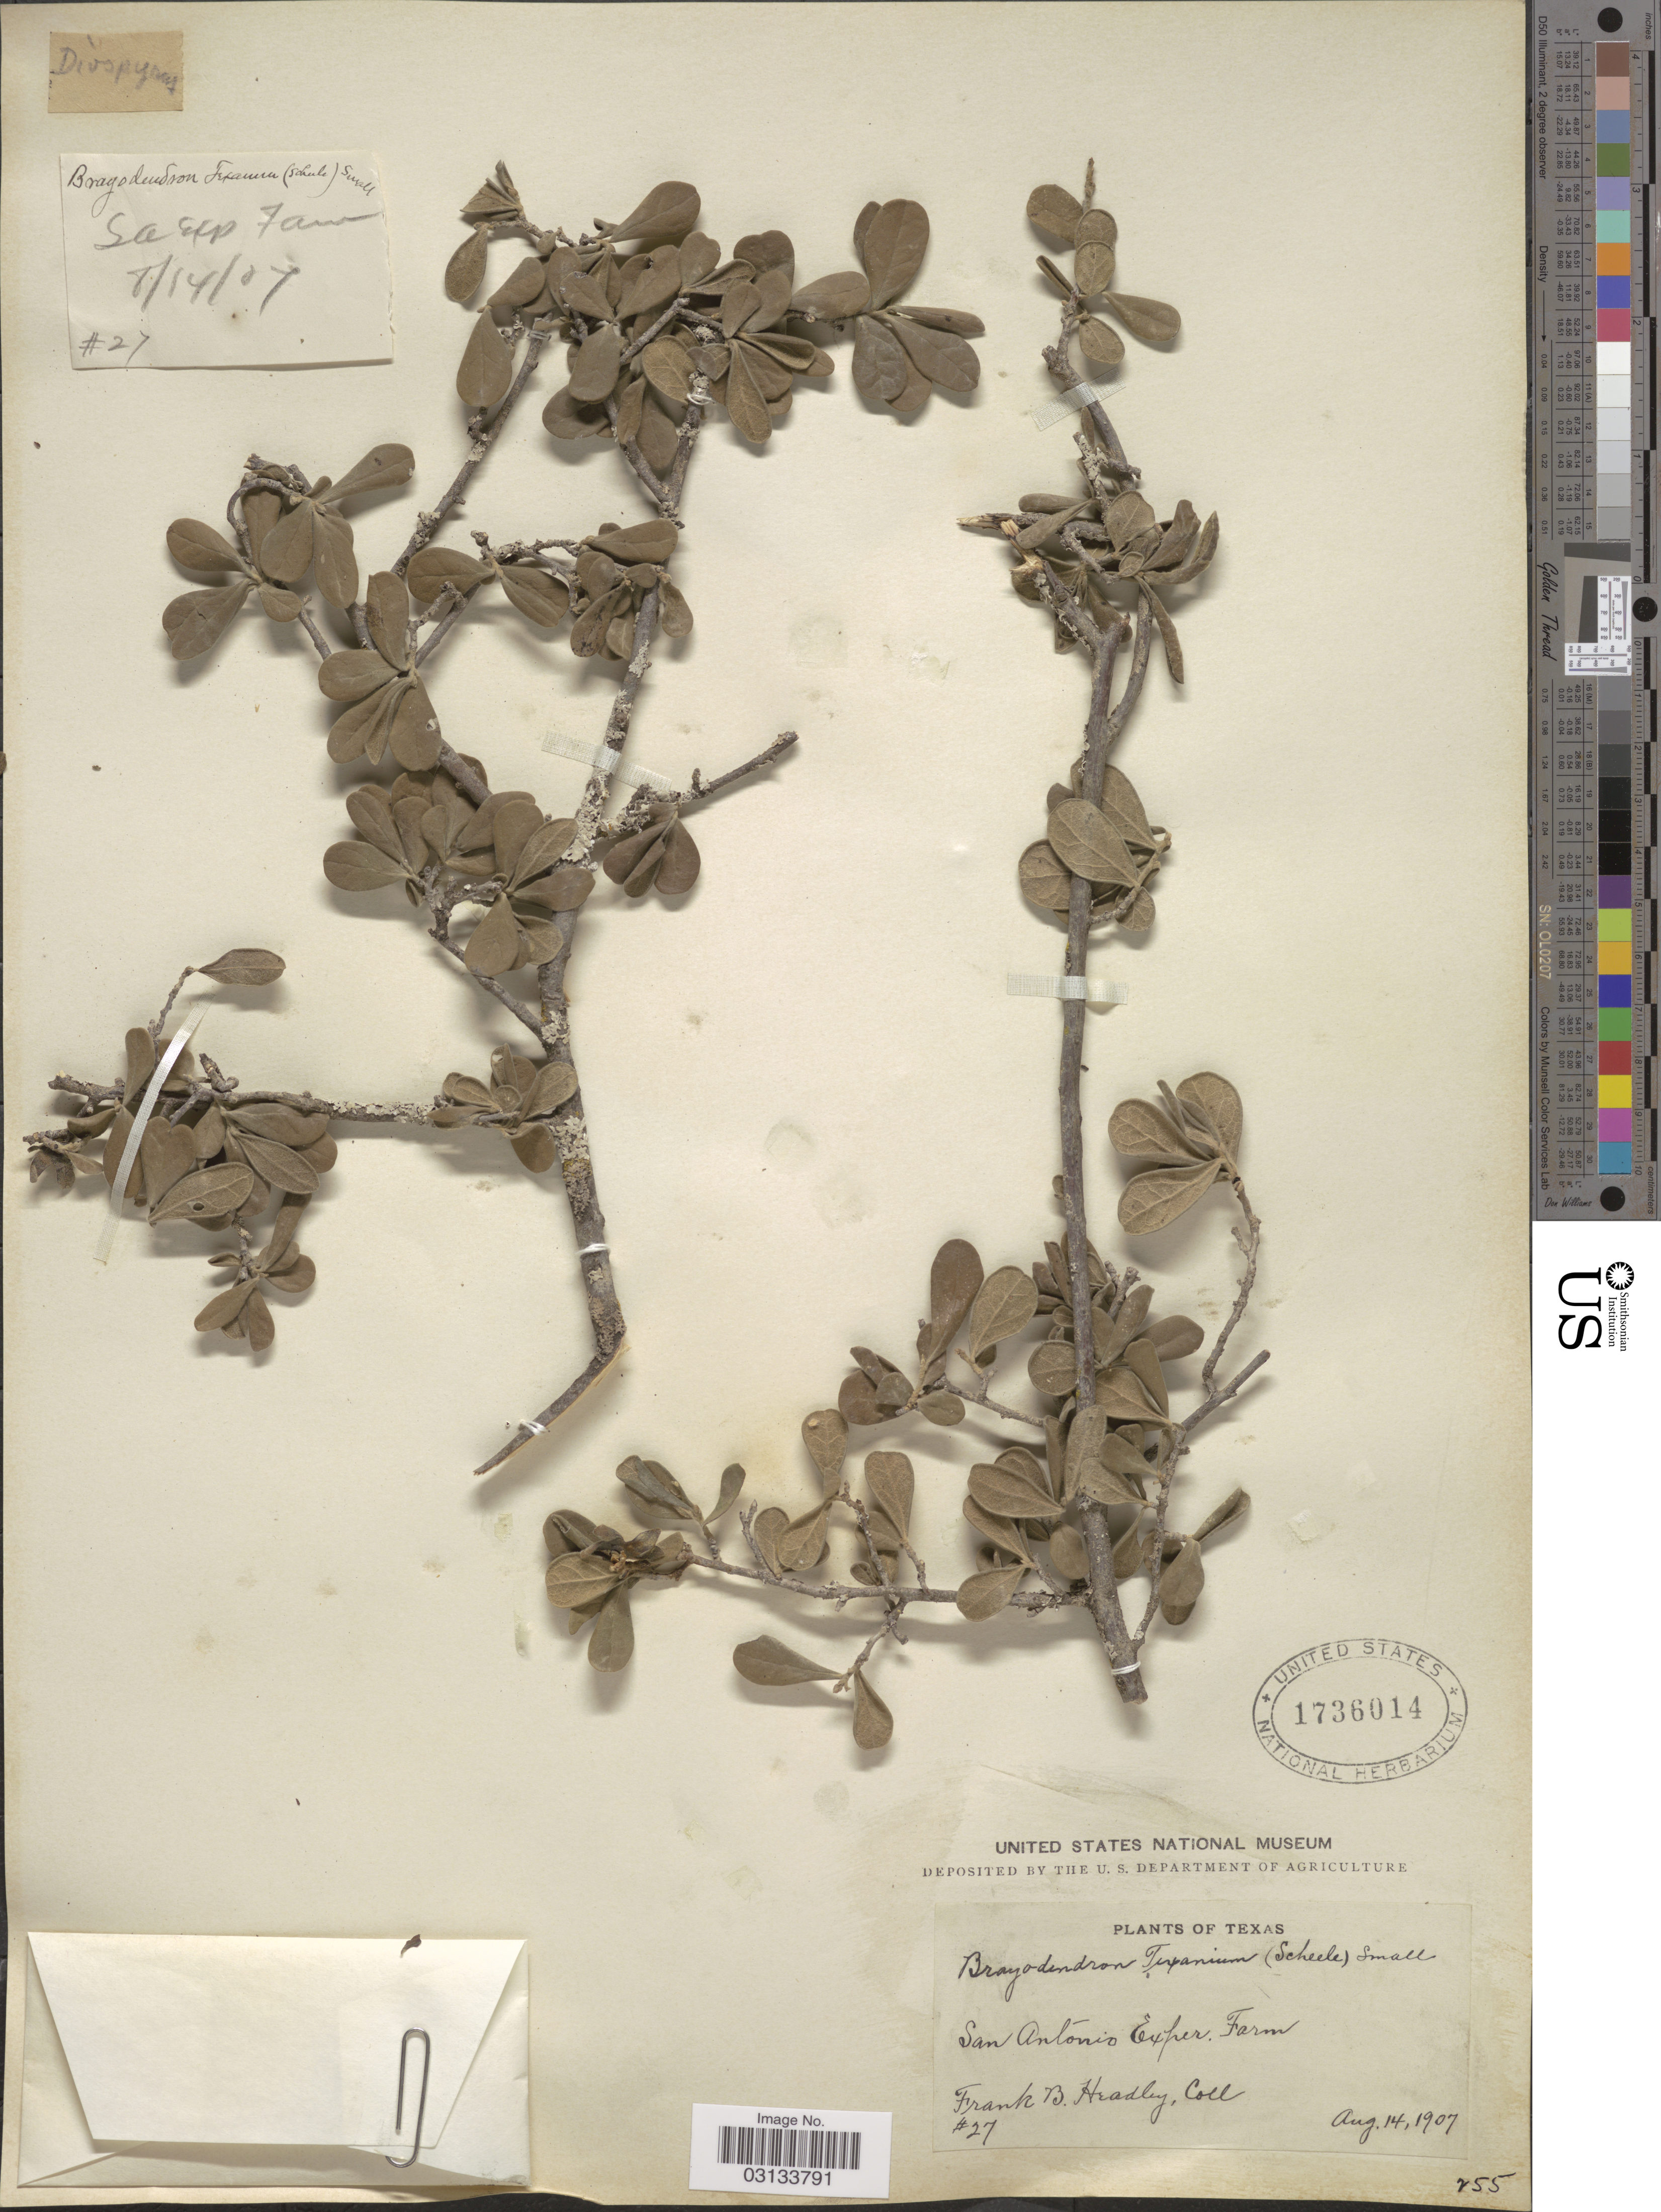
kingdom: Plantae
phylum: Tracheophyta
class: Magnoliopsida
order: Ericales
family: Ebenaceae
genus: Diospyros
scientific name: Diospyros texana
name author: Scheele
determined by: Strong, Mark T., (BOT), Smithsonian Institution - National Museum of Natural History (UNITED STATES)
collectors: F. B. Headley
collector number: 27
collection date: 1907-08-14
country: United States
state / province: Texas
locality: San Antonio, Exper. Farm.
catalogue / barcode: US 1736014